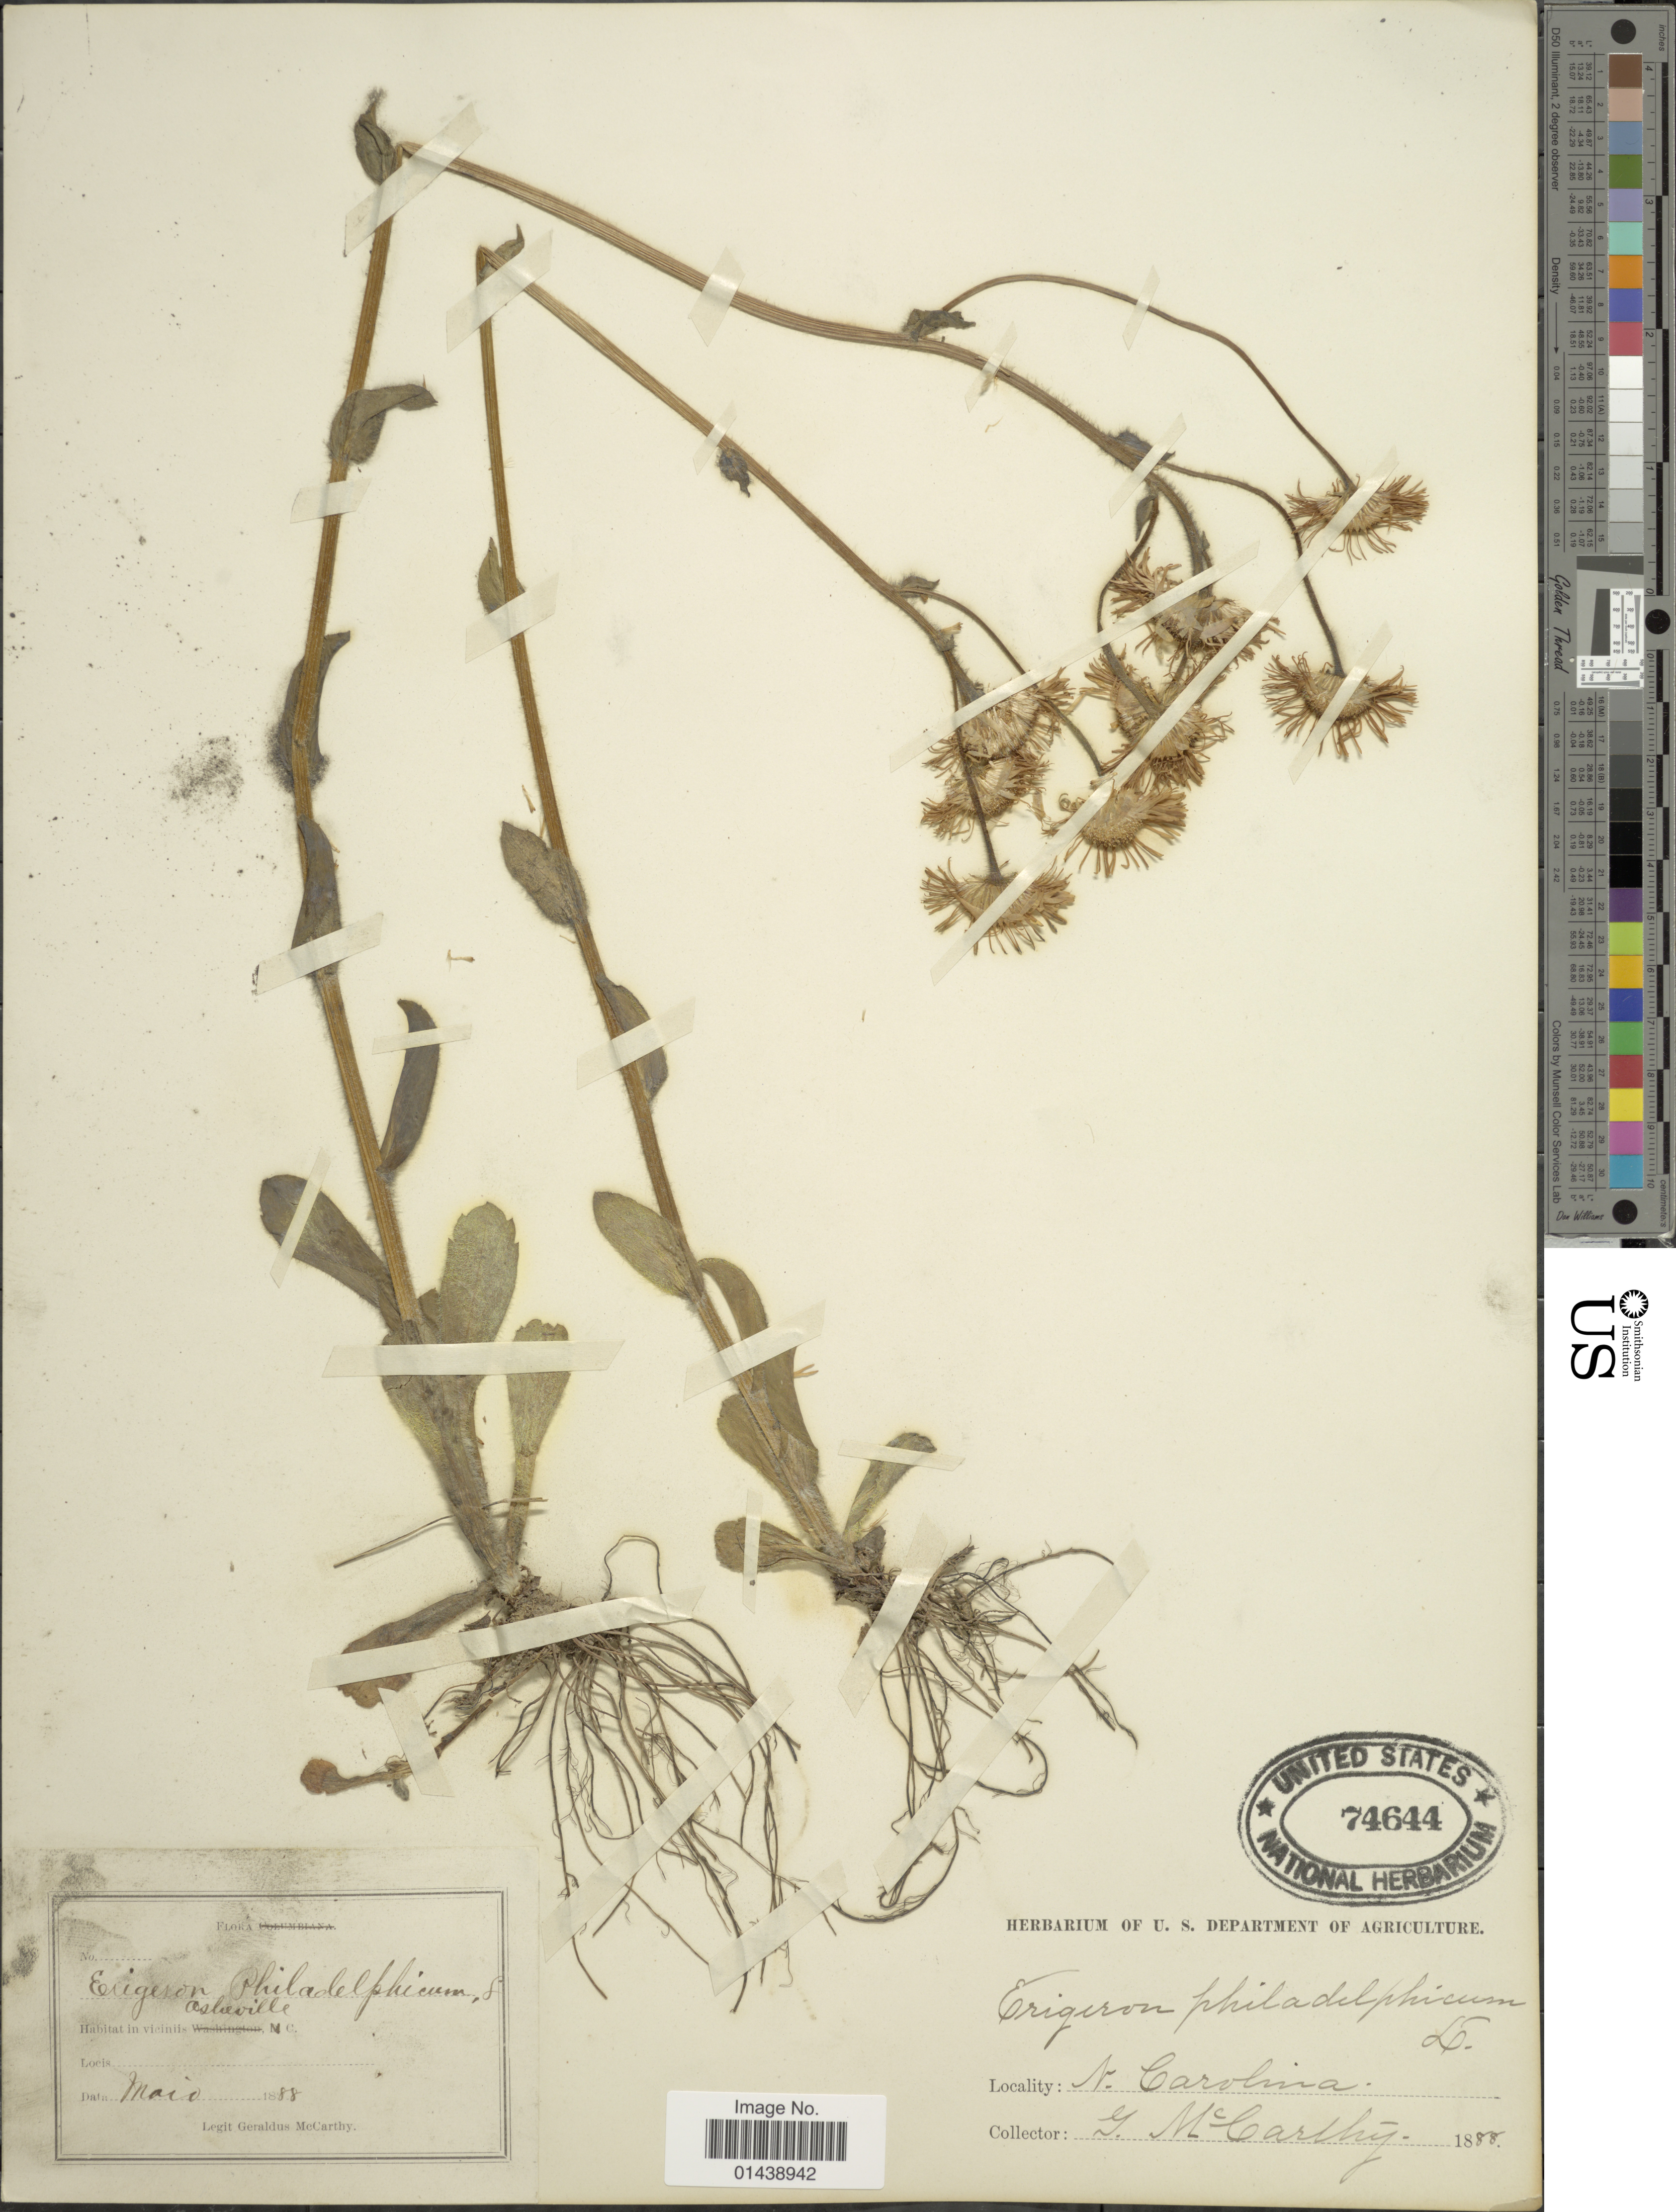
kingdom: Plantae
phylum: Tracheophyta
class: Magnoliopsida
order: Asterales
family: Asteraceae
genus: Erigeron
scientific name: Erigeron philadelphicus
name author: L.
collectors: M. McCarthy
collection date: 1888-05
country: United States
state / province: North Carolina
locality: Viciniis Asheville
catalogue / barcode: US 74644